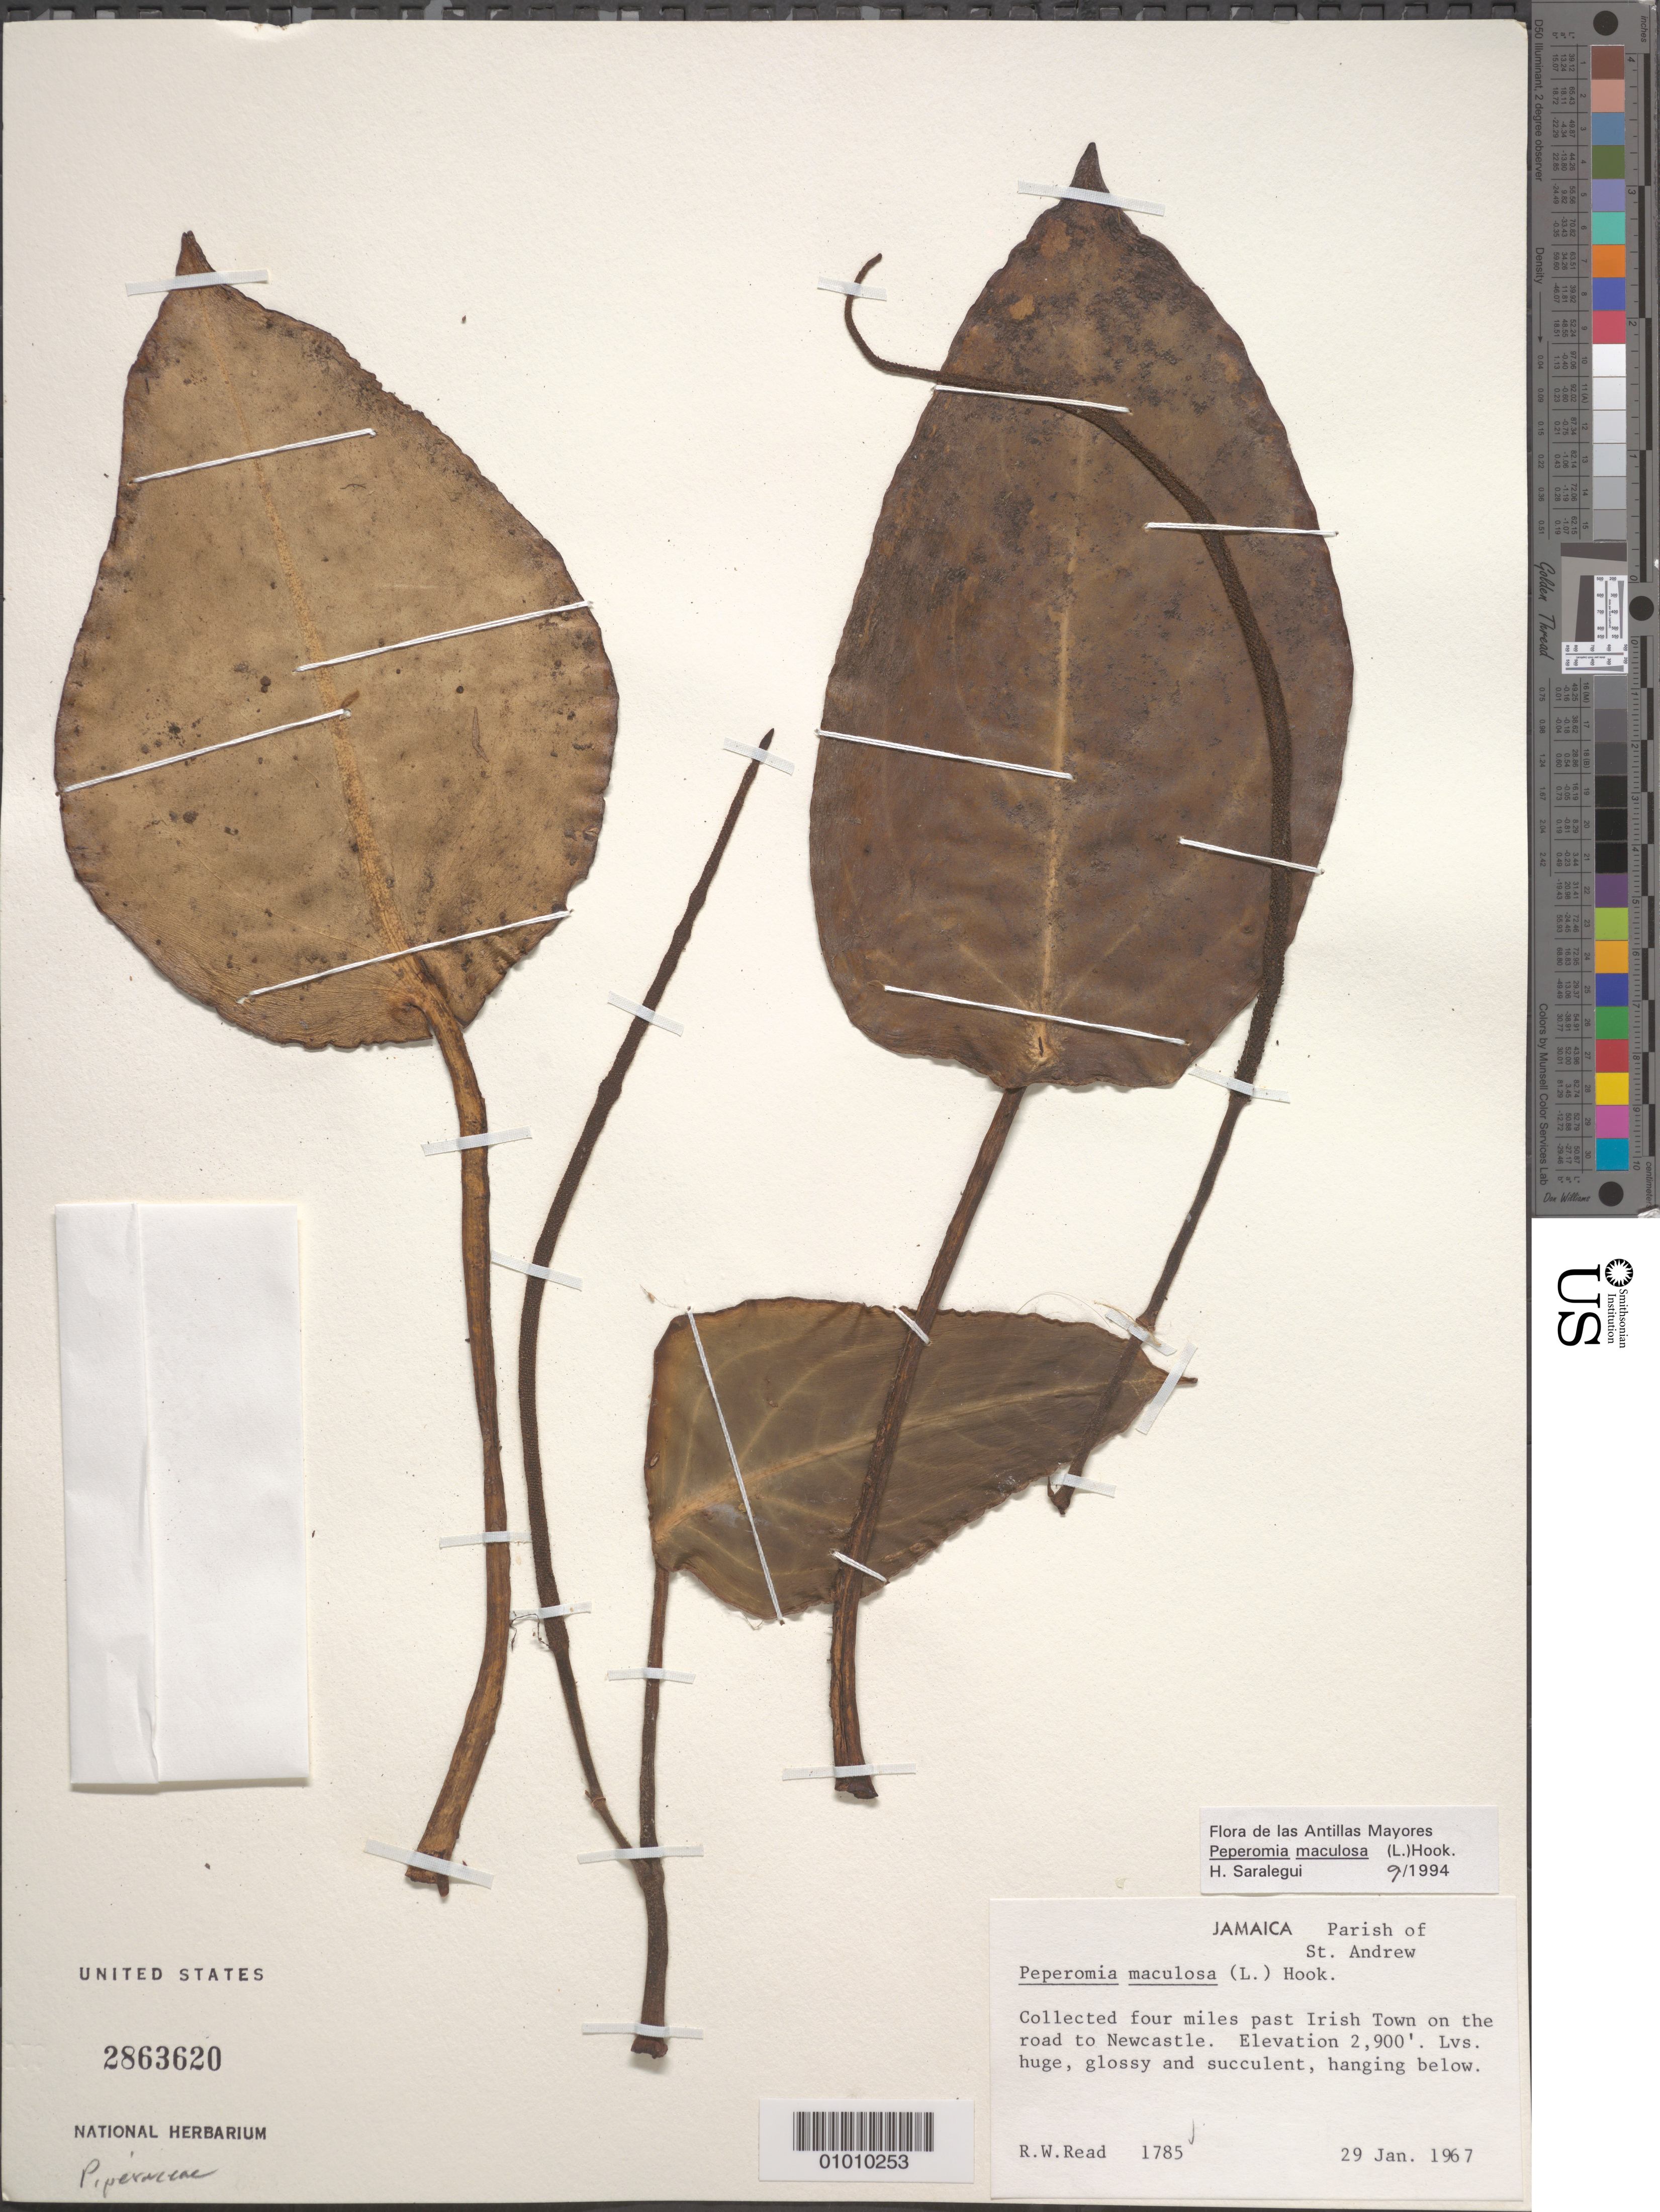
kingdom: Plantae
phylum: Tracheophyta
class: Magnoliopsida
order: Piperales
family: Piperaceae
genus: Peperomia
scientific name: Peperomia maculosa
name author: (L.) Hook.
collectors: R. W. Read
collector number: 1785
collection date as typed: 29 Jan 1967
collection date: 1967-01-29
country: Jamaica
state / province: Saint Andrew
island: Jamaica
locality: Collected four miles past Irish Town on the road to Newcastle.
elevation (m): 884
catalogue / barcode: US 2863620